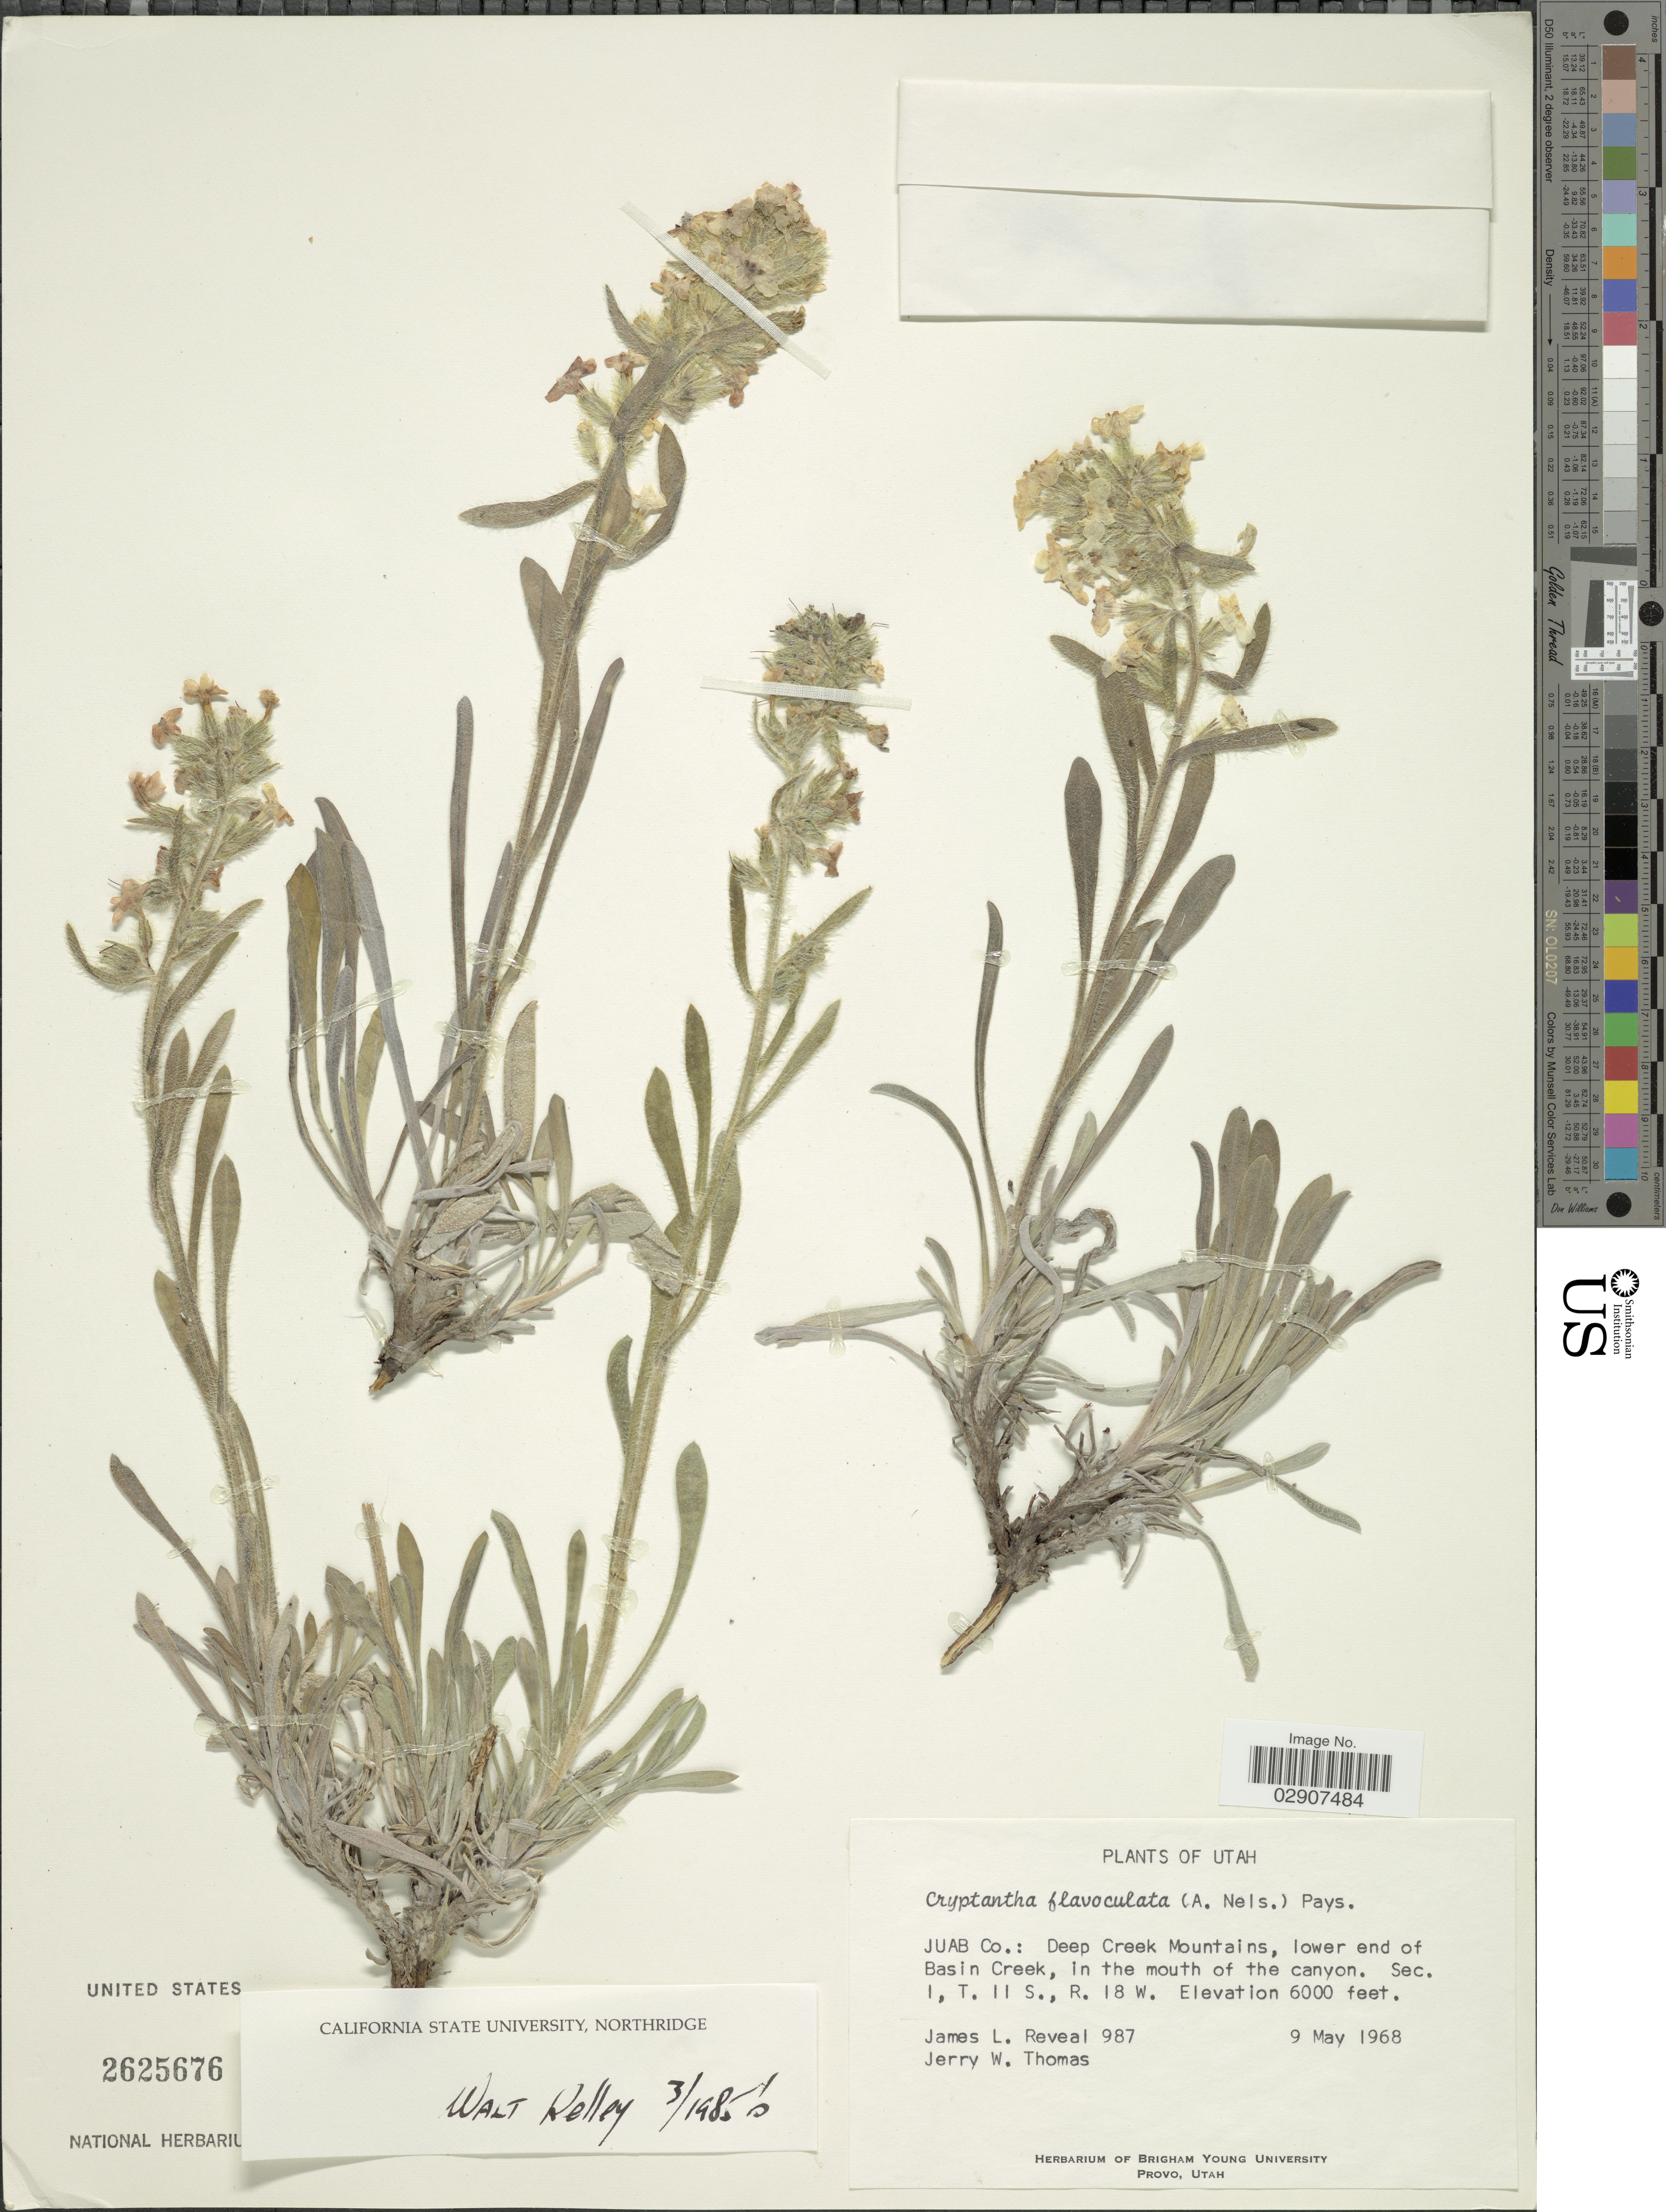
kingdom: Plantae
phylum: Tracheophyta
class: Magnoliopsida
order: Boraginales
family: Boraginaceae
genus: Cryptantha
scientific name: Cryptantha flavoculata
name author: (A. Nelson) Payson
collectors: J. L. Reveal & J. W. Thomas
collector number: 987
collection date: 1968-05-09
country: United States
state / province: Utah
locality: Juab Co.: Deep Creek Mountains, lower end of Basin of Creek, in the mouth of the canyon, Sec. 1, T. 11 S., R. 18 W.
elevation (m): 1829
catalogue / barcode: US 2625676